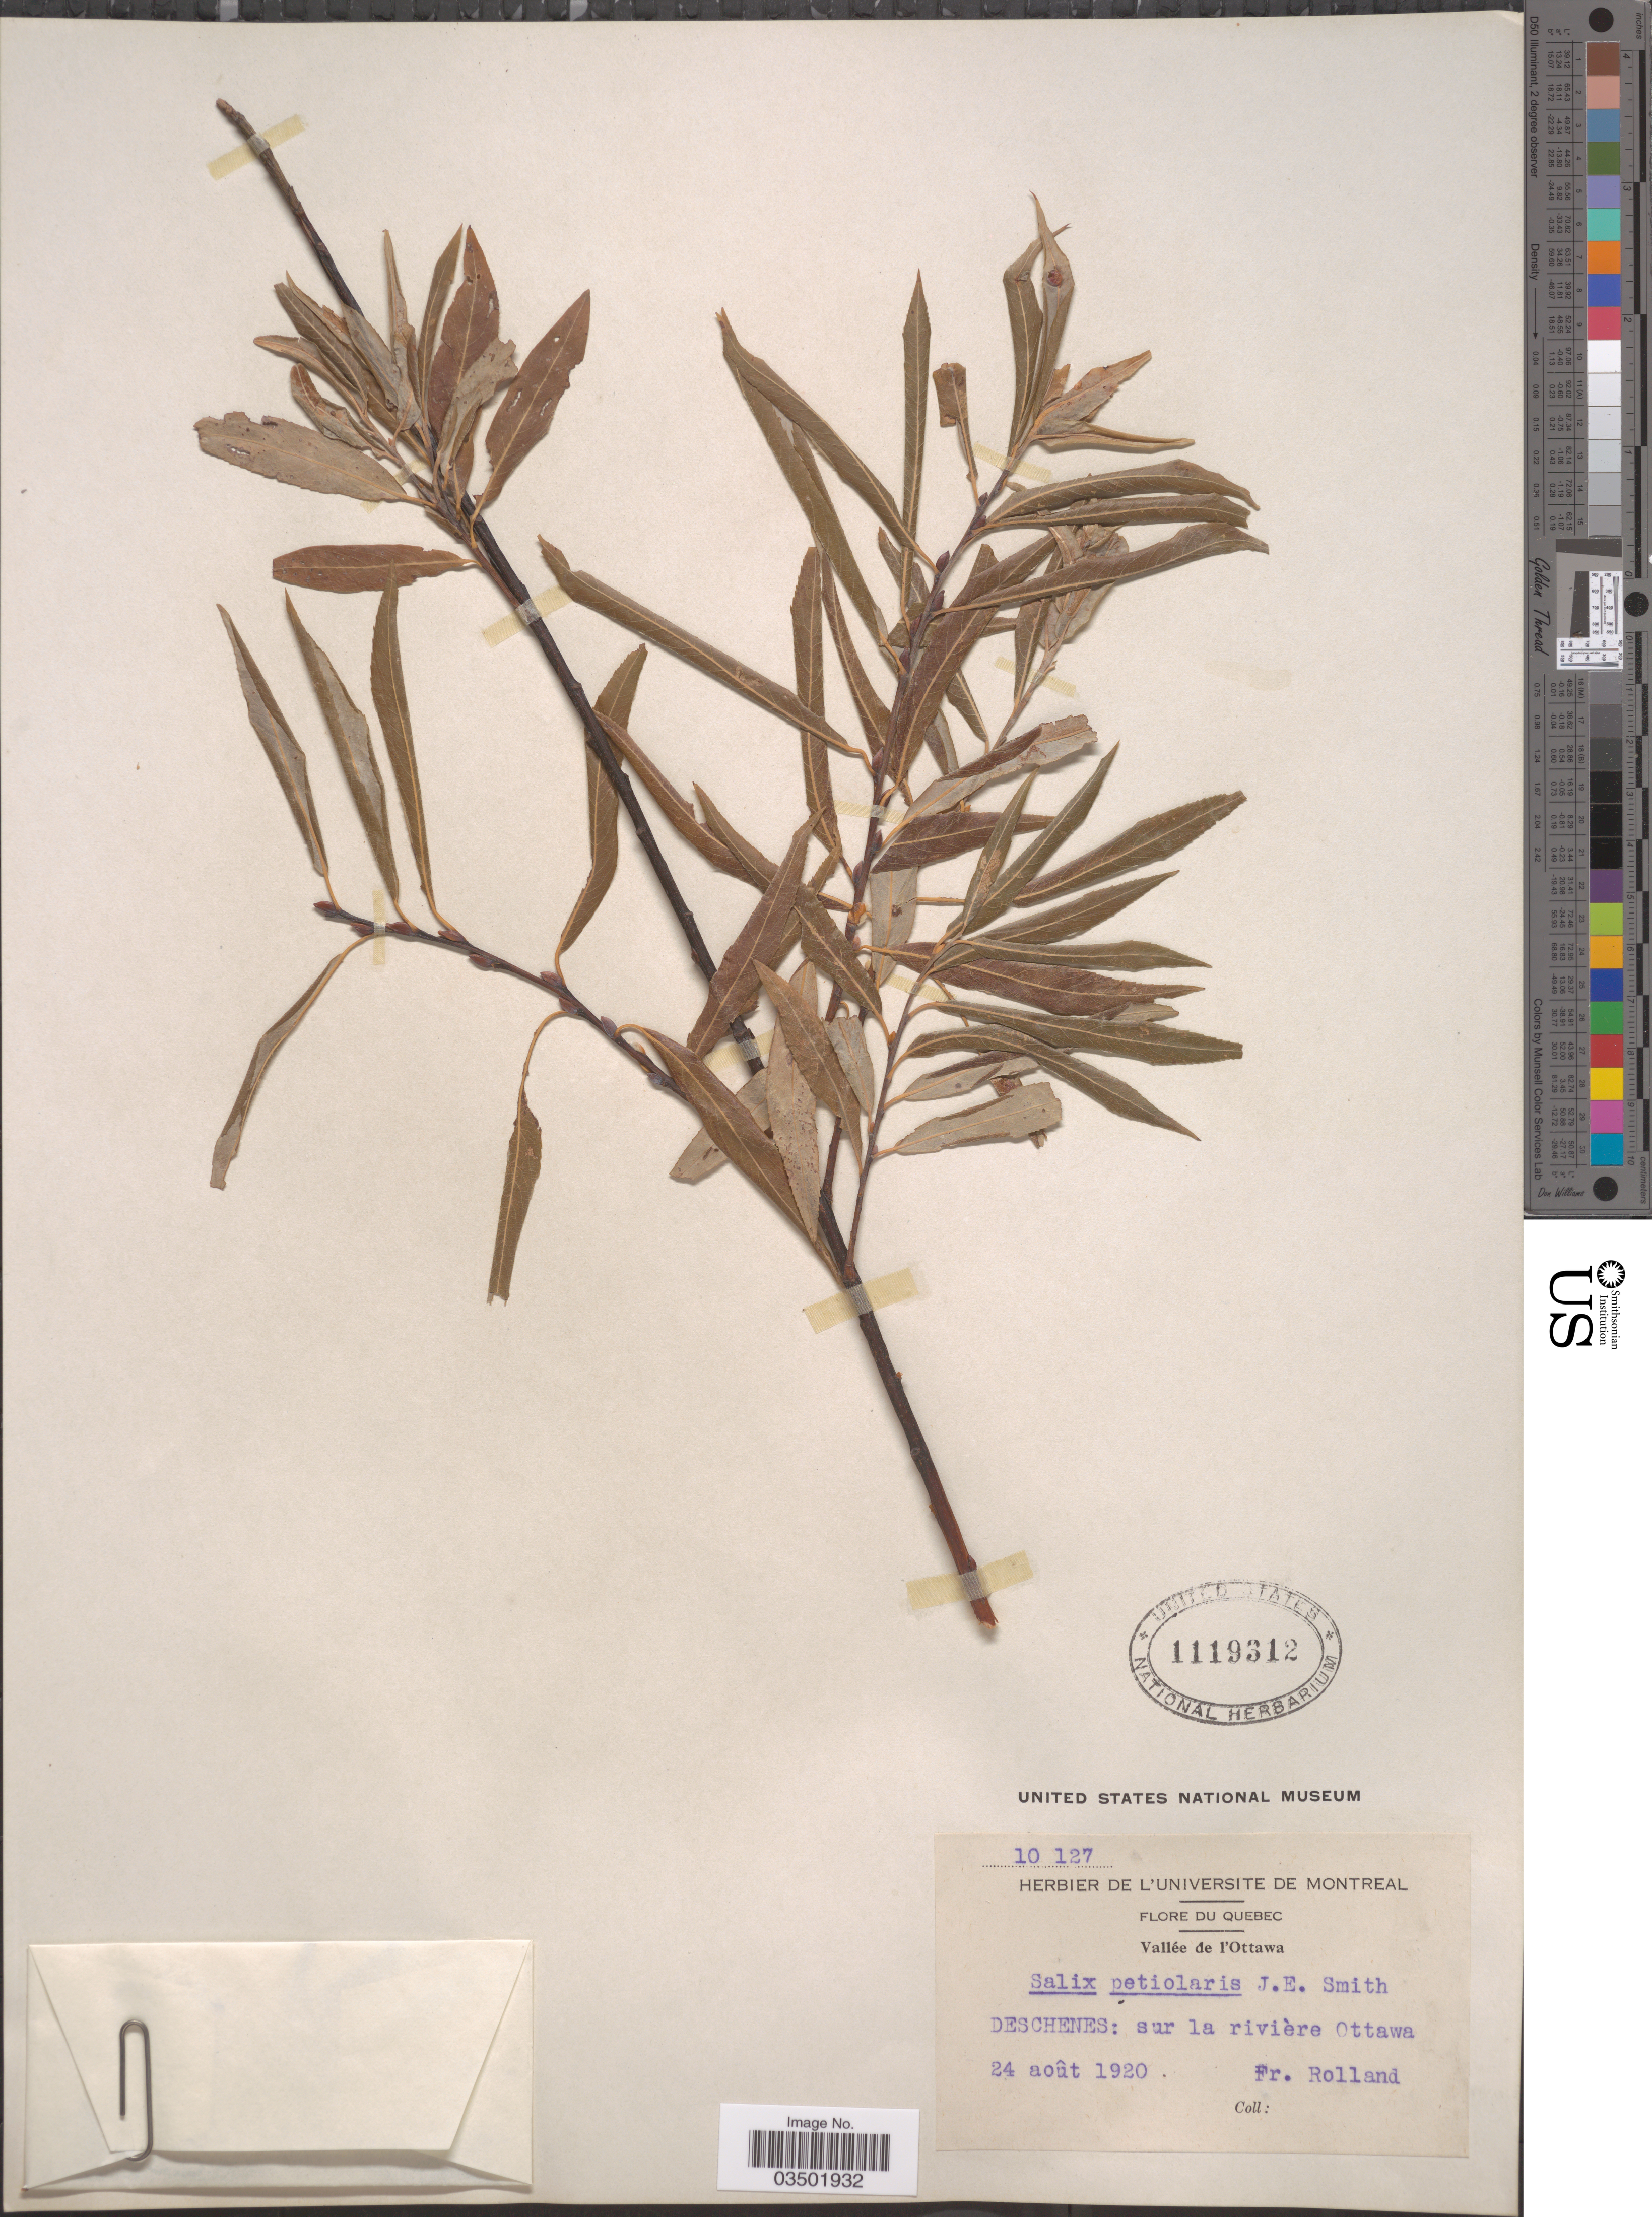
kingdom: Plantae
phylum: Tracheophyta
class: Magnoliopsida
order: Malpighiales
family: Salicaceae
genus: Salix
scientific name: Salix petiolaris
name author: Sm.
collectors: F. Rolland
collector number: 10127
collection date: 1920-08-24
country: Canada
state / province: Quebec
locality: Vallée de l'Ottawa. Deschenes: sur la rivière Ottawa.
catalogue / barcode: US 1119312